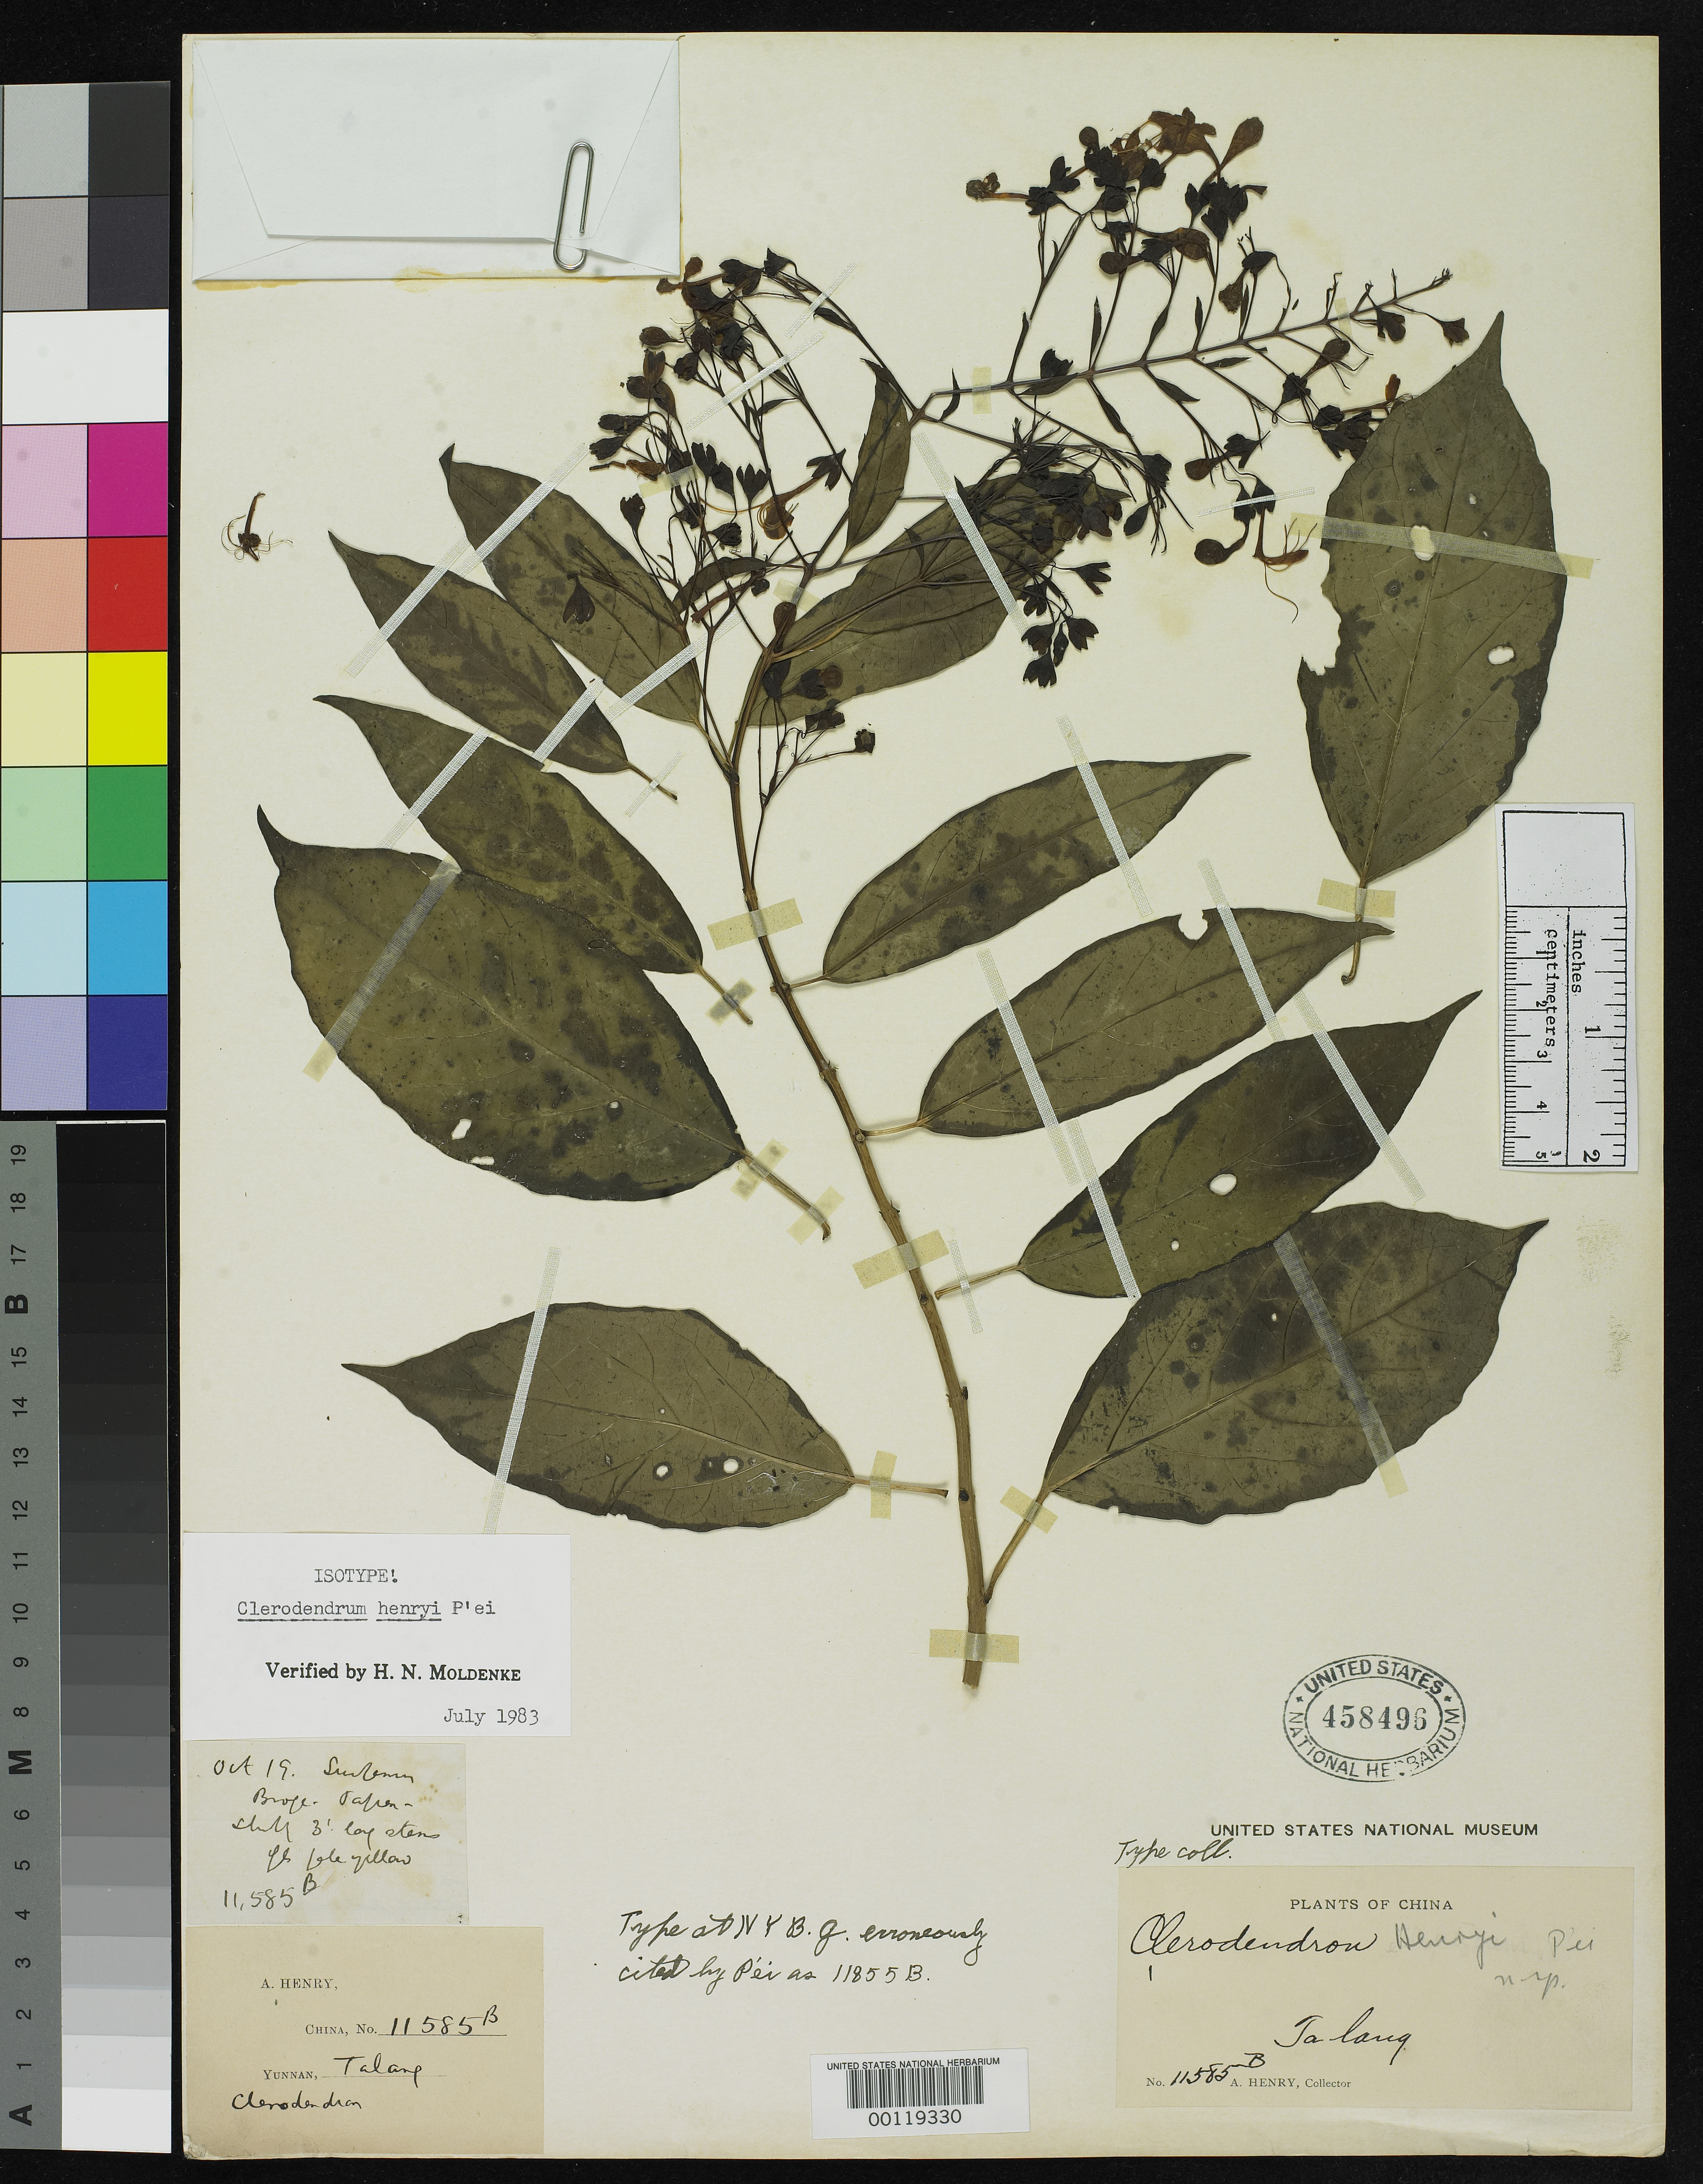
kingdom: Plantae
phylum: Tracheophyta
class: Magnoliopsida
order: Lamiales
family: Lamiaceae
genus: Clerodendrum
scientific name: Clerodendrum henryi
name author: C. P'ei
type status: Isotype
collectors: A. Henry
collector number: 11585 B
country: China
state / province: Yunnan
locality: Talang.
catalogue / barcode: US 458496